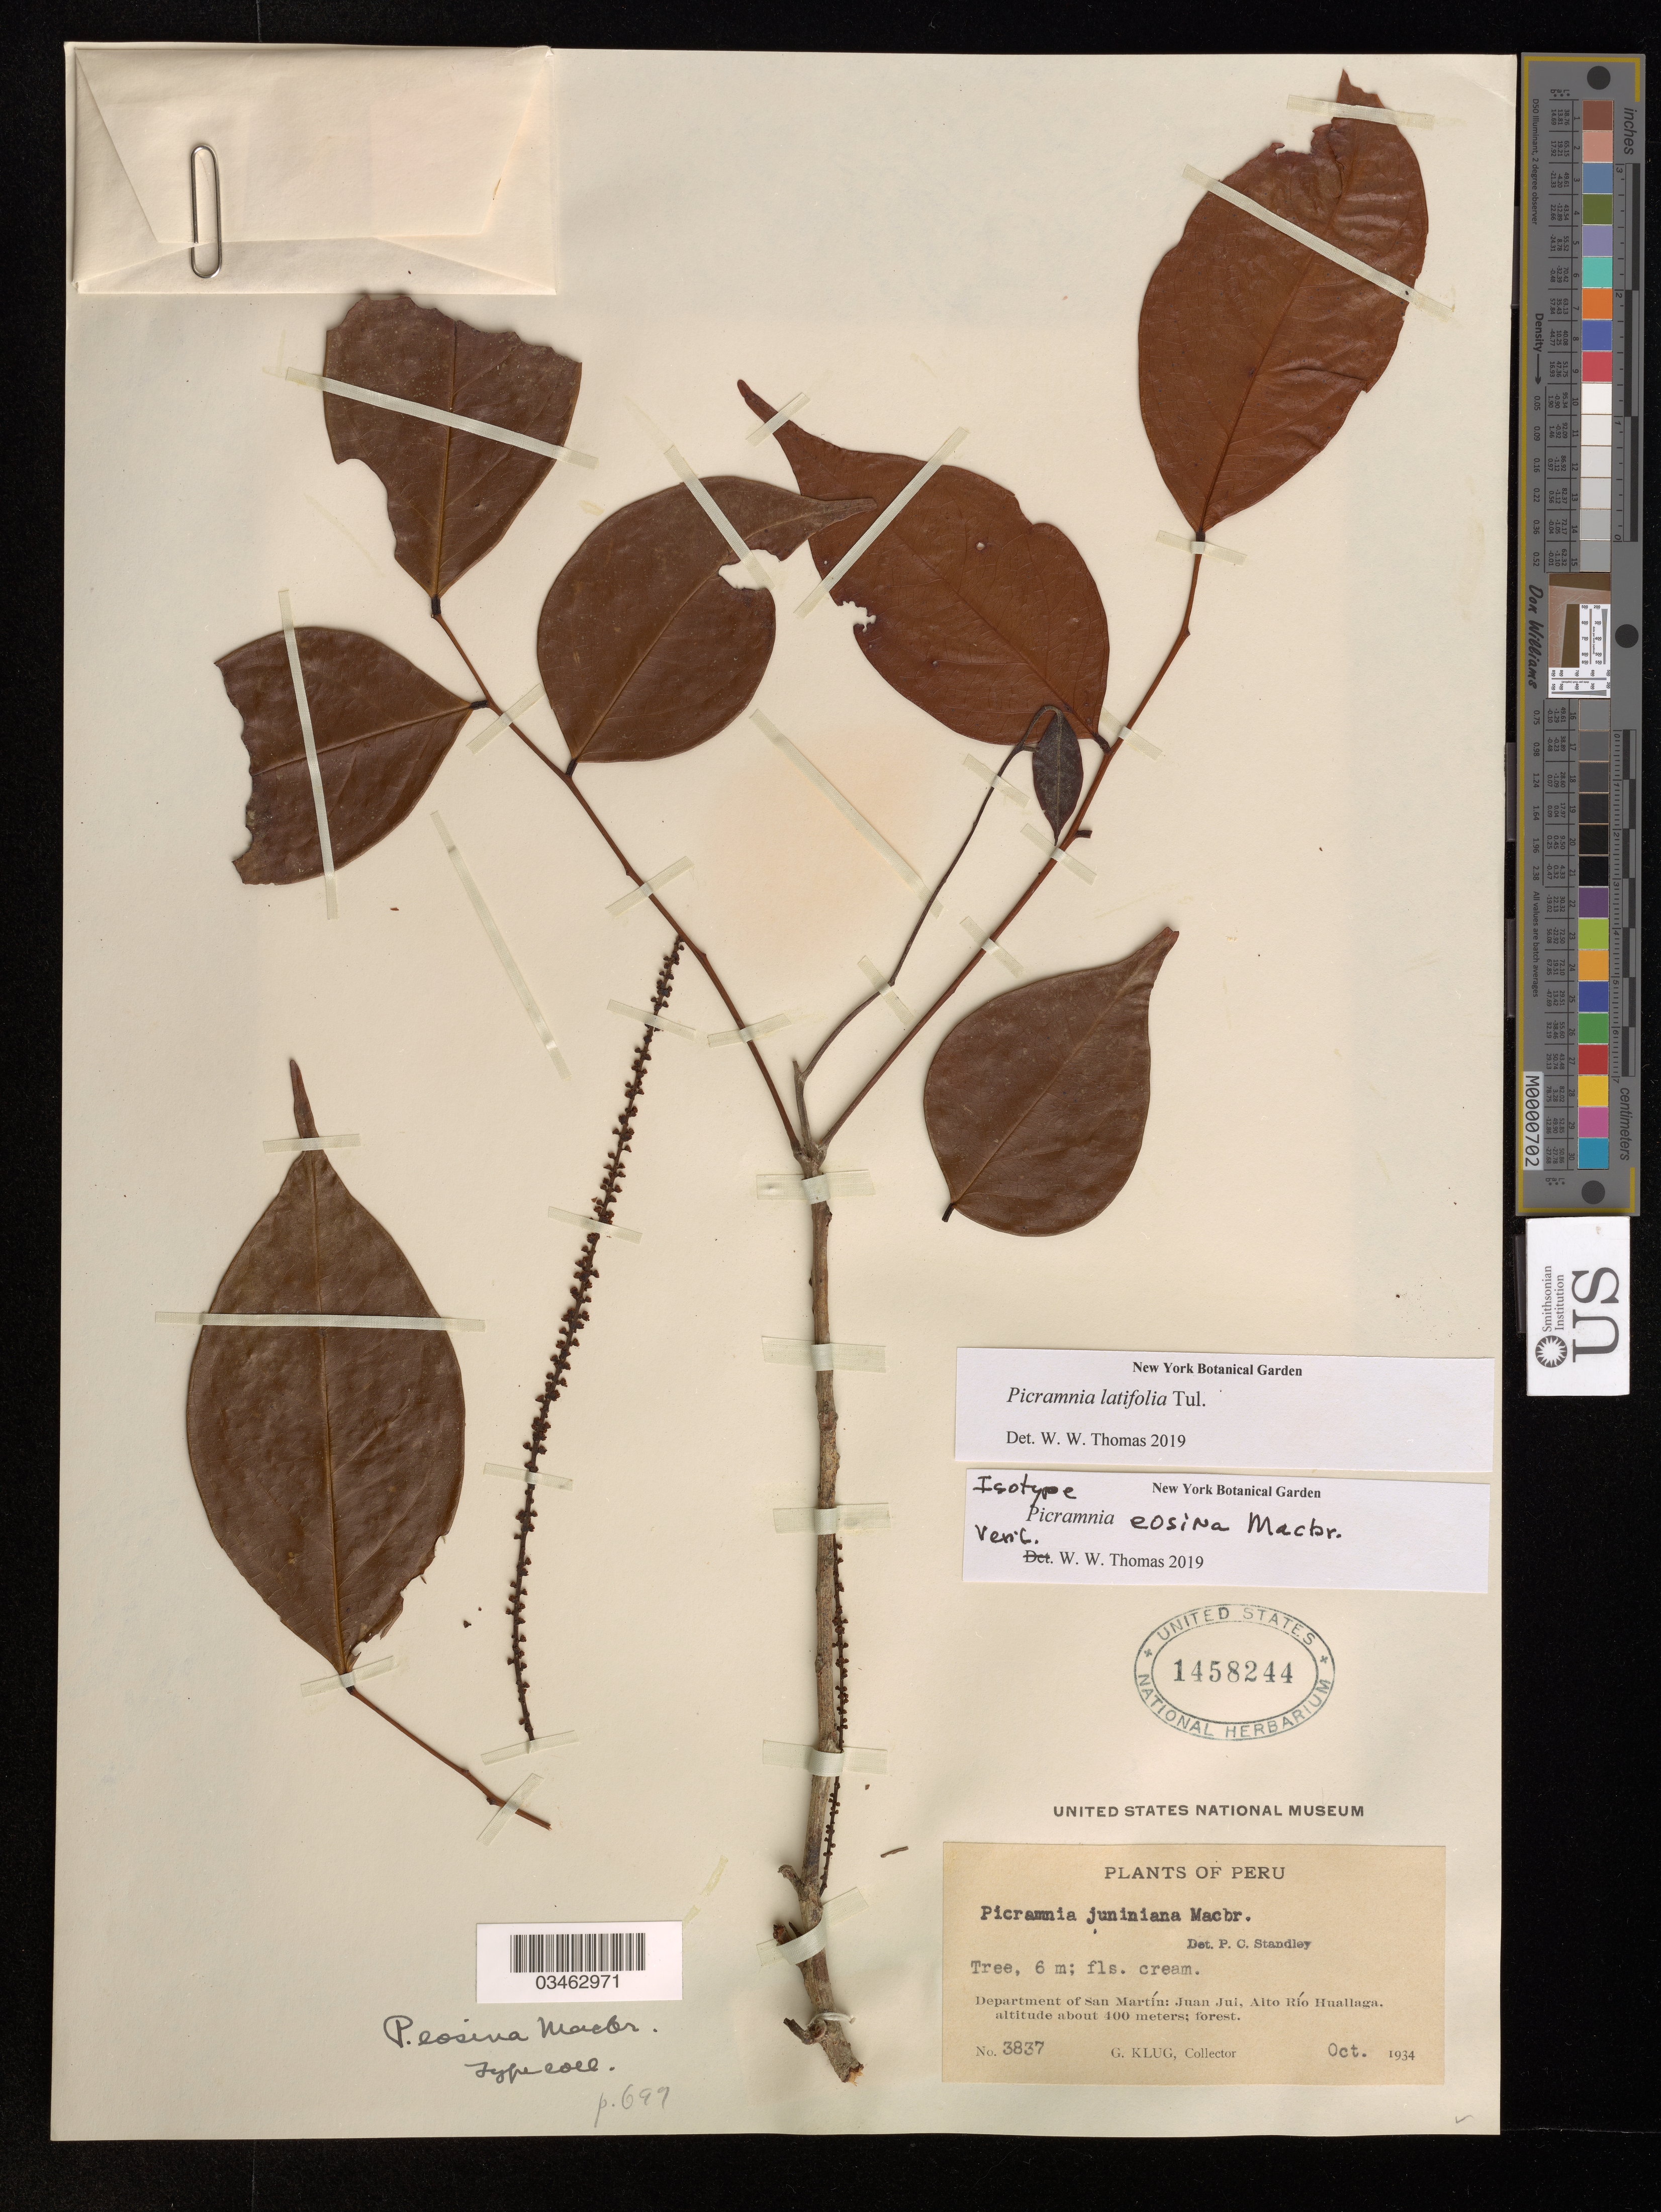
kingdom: Plantae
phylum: Tracheophyta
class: Magnoliopsida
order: Picramniales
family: Picramniaceae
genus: Picramnia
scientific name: Picramnia eosina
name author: J.F. Macbr.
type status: Isotype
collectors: G. Klug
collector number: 3837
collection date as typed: Oct 1934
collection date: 1934-10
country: Peru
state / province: San Martín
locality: Juan Jui, Alto Rio Huallaga.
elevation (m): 100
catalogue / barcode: US 1458244